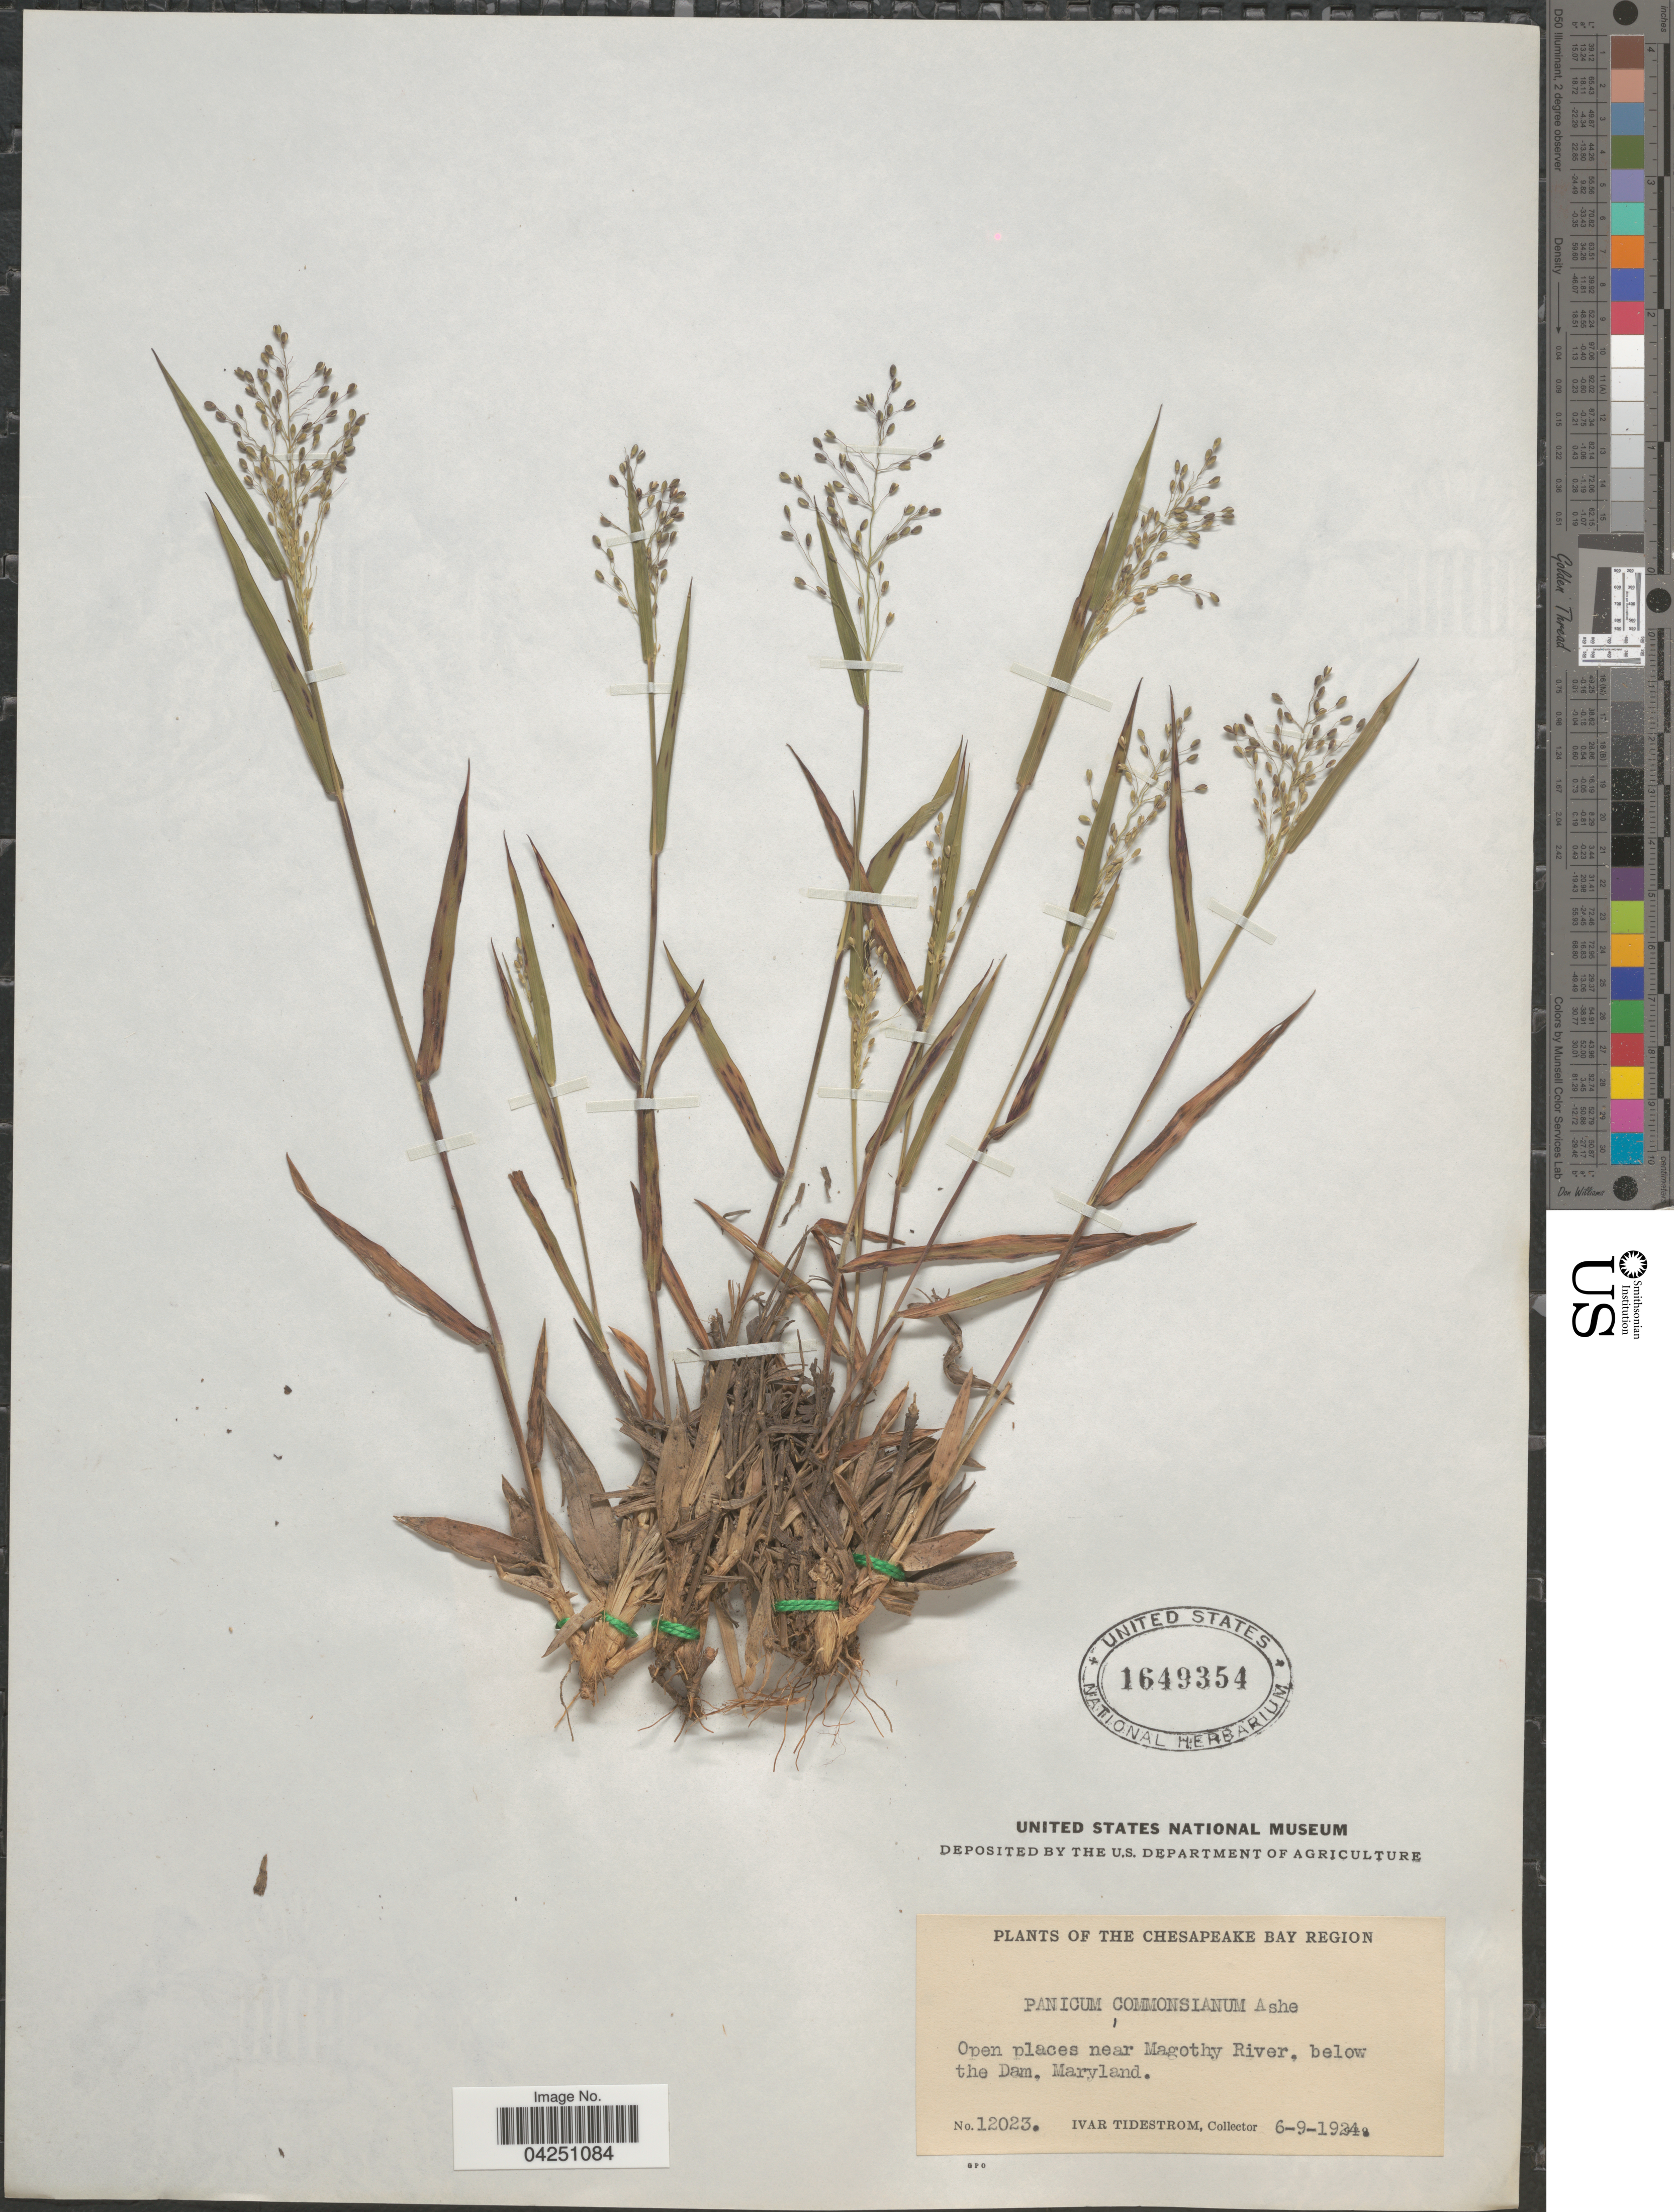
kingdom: Plantae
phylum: Tracheophyta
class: Liliopsida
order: Poales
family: Poaceae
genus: Dichanthelium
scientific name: Dichanthelium acuminatum var. acuminatum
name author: (Sw.) Gould & C.A. Clark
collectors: I. F. Tidestrom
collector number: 12023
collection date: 1924-06-09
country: United States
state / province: Maryland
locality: The Chesapeake Bay Region. Open places near Magothy River, below the Dam.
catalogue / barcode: US 1649354